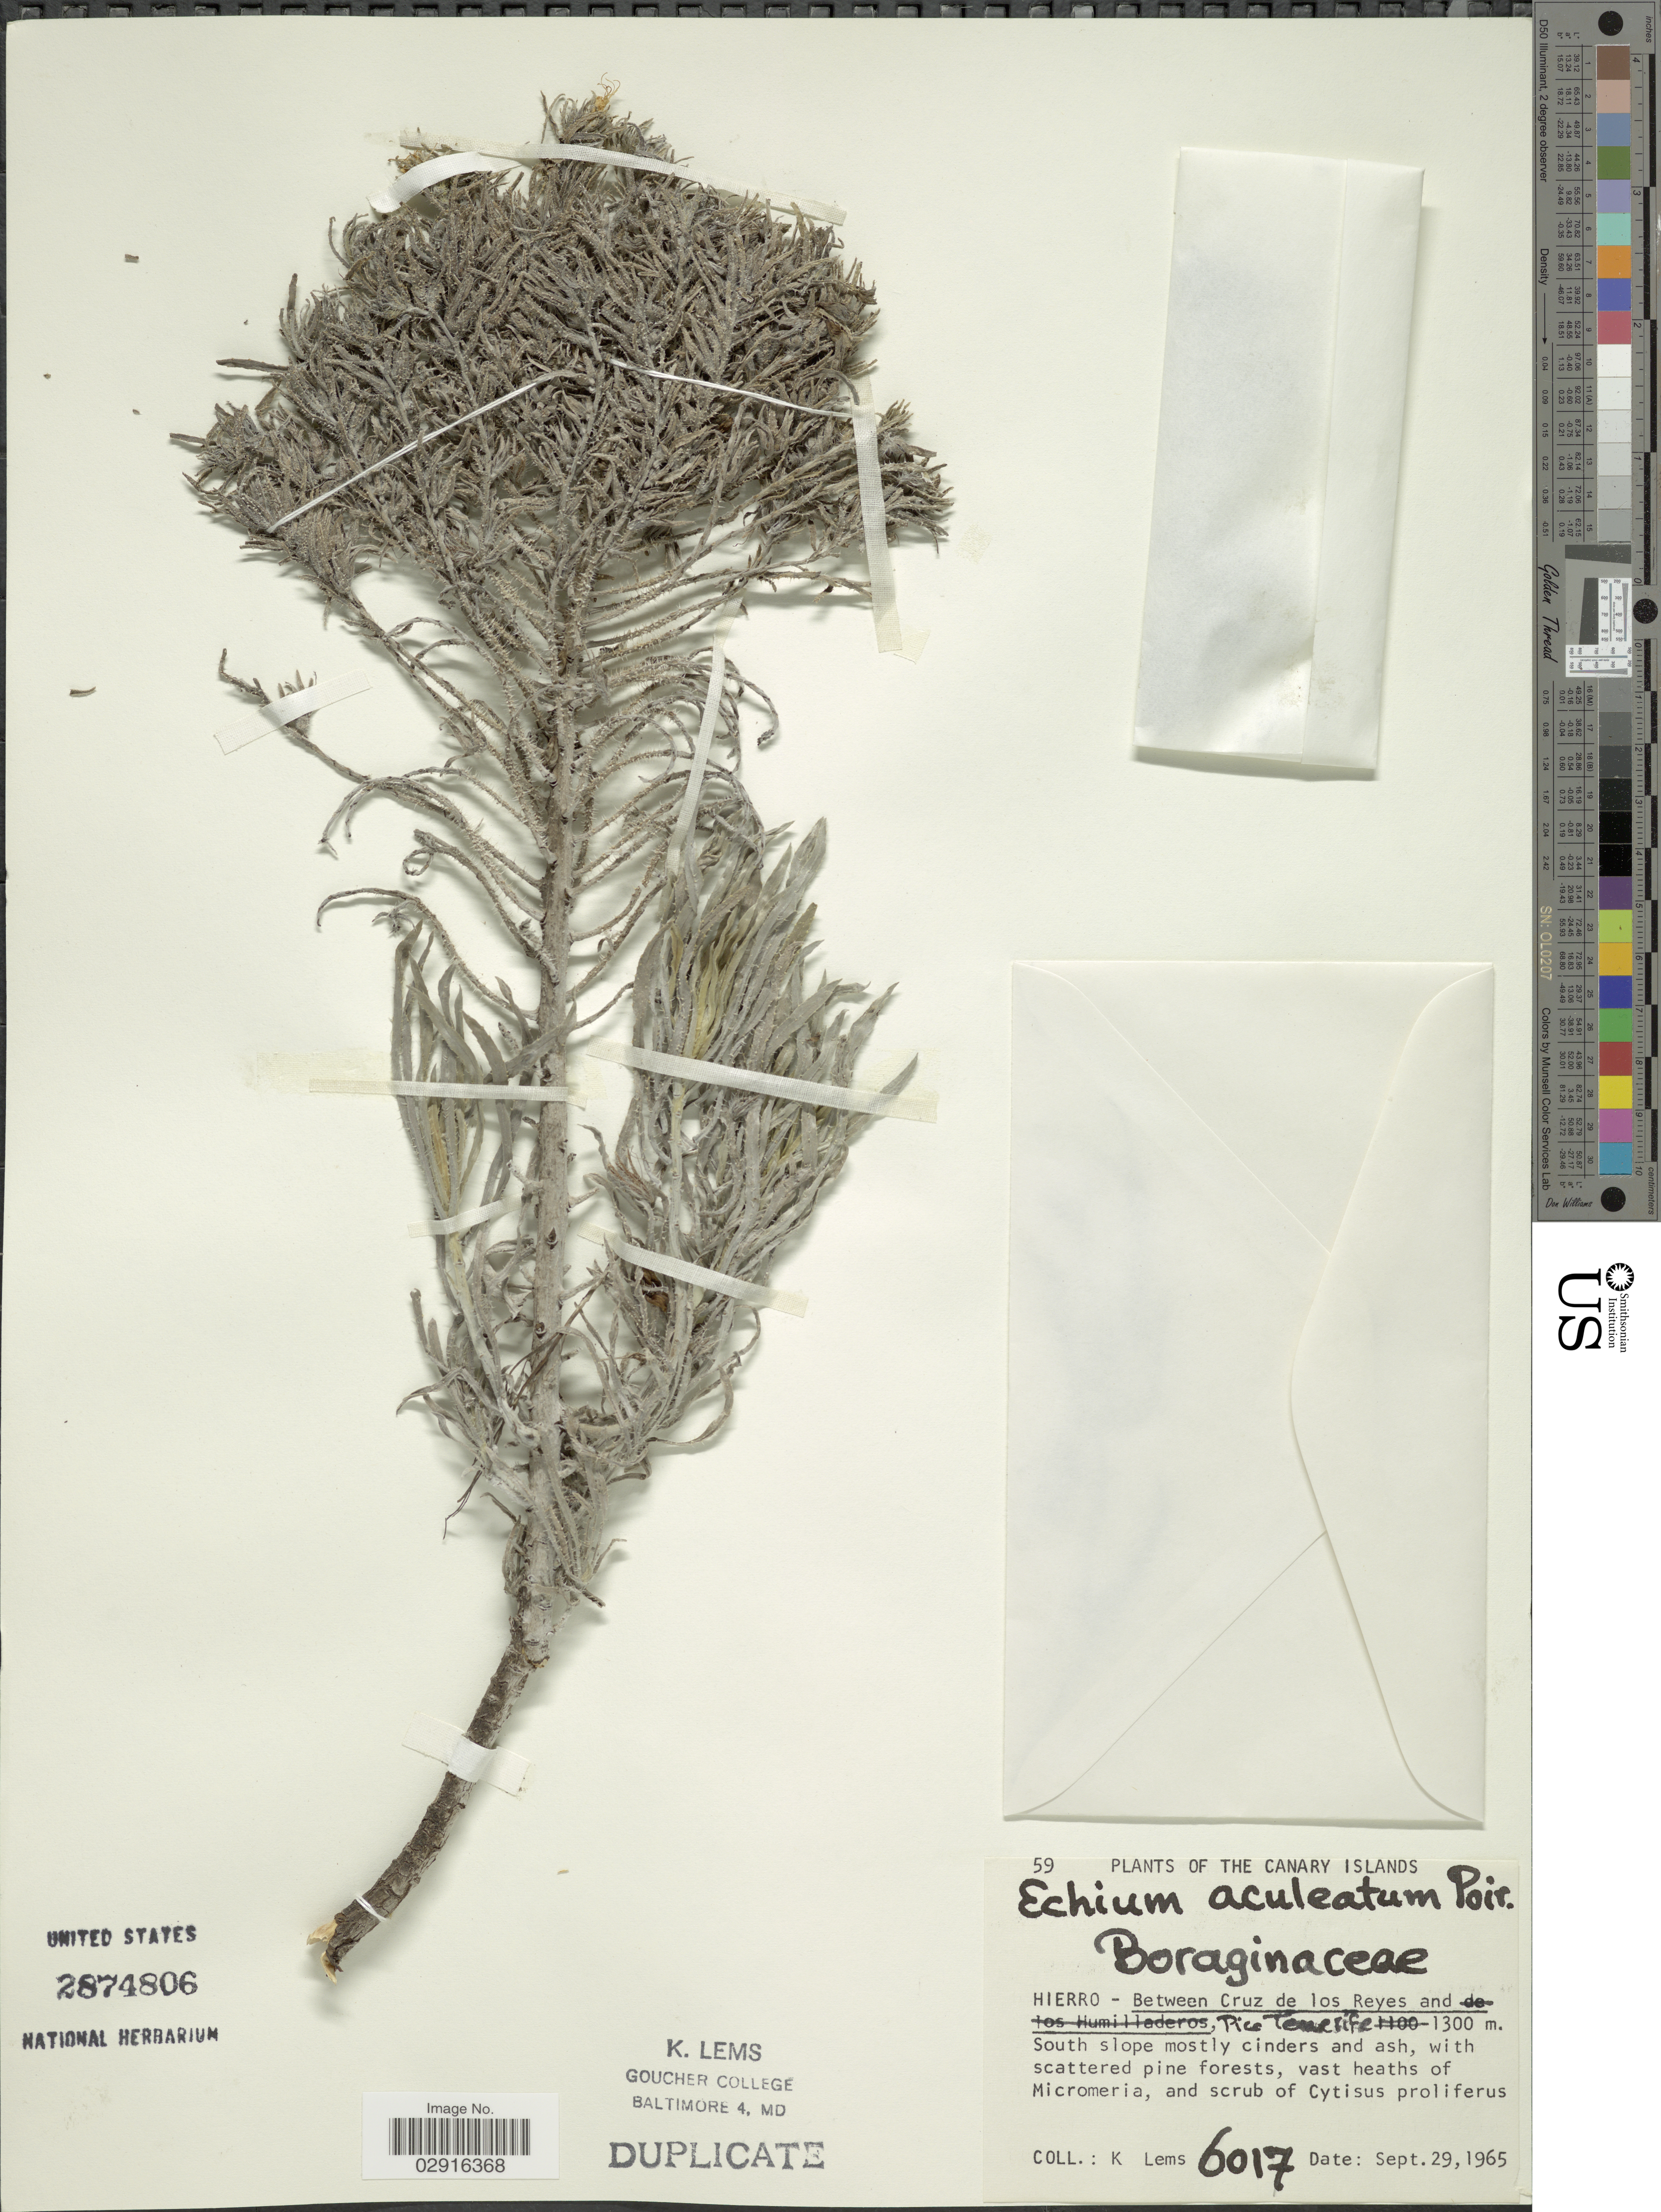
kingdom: Plantae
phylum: Tracheophyta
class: Magnoliopsida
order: Boraginales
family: Boraginaceae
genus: Echium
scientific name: Echium aculeatum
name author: Poir.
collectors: K. Lems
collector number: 6017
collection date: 1965-09-29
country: Spain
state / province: Canarias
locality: Canary Islands. Hierro - Between Cruiz de los Reyes and Pico Tenerife.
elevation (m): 1300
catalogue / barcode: US 2874806